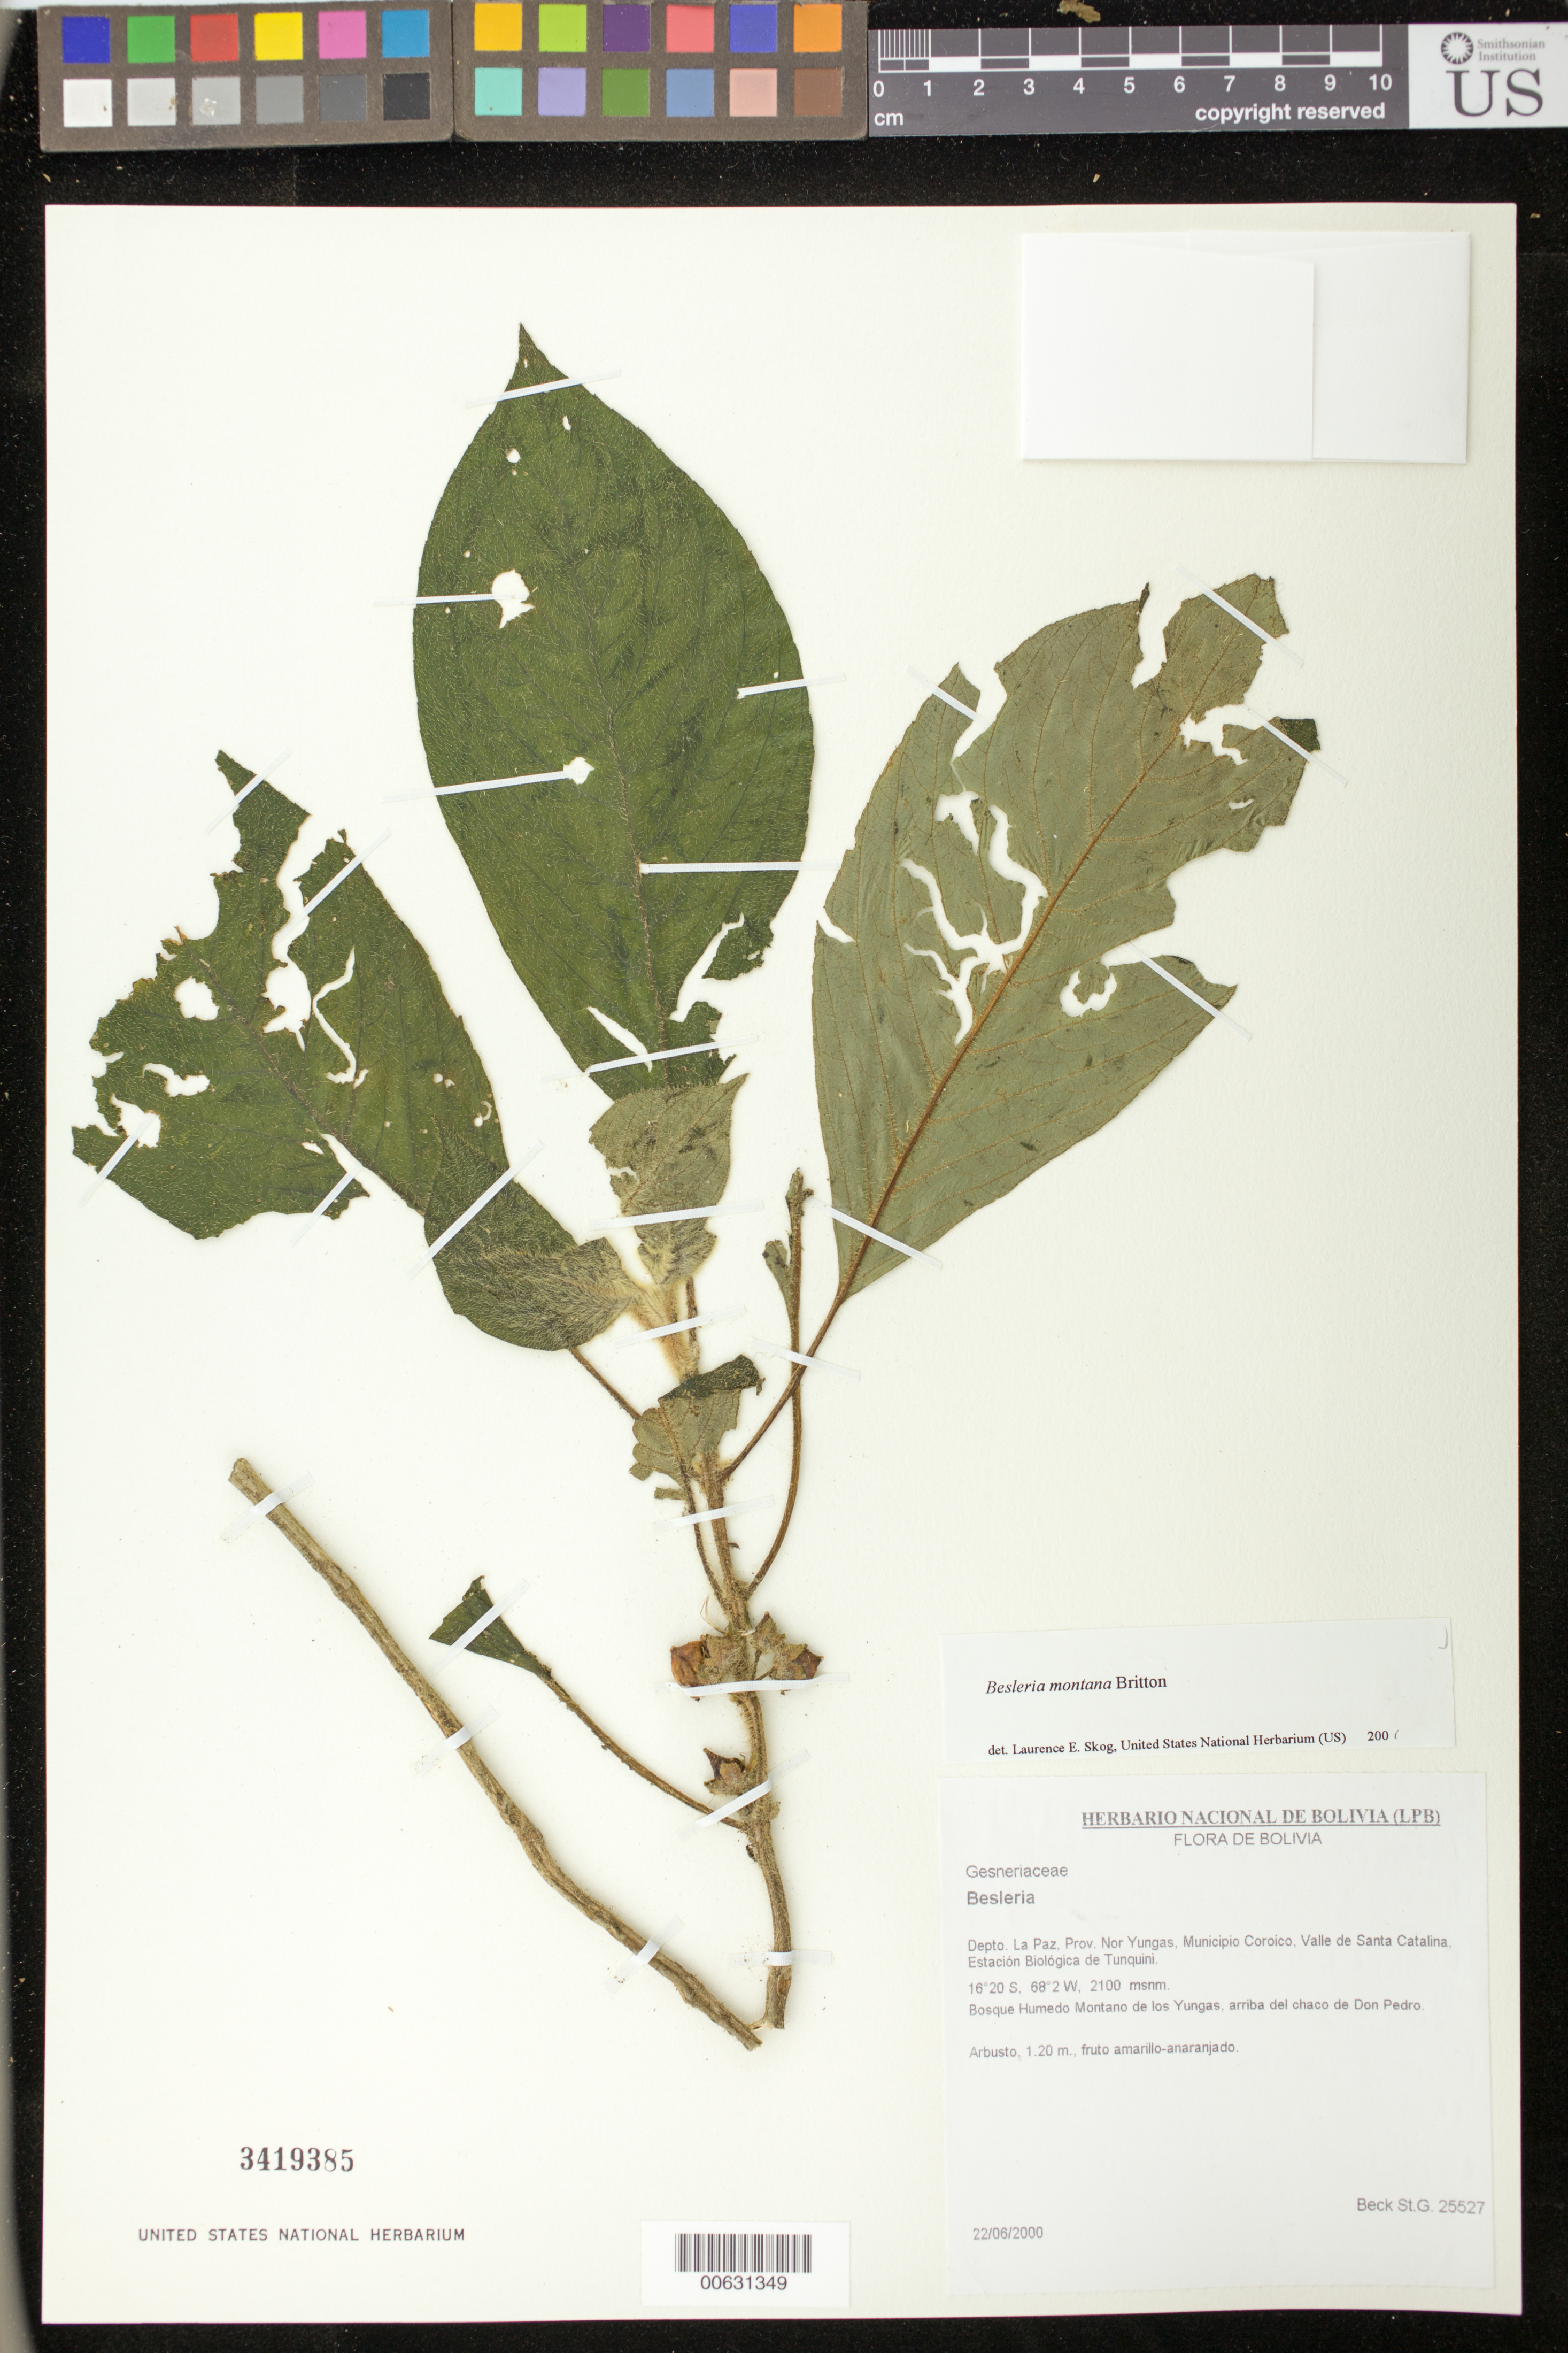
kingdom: Plantae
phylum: Tracheophyta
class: Magnoliopsida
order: Lamiales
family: Gesneriaceae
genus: Besleria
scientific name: Besleria montana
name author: Britton ex Rusby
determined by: Skog, Laurence E.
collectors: S. G. Beck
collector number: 25527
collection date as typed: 22 Jun 2000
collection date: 2000-06-22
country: Bolivia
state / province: La Paz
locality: Prov. Nor Yungas, Mpio. Coroico, Valle de Santa Catalina, Estación Biológica de Tunquini, bosque húmedo montano de los Yungas, arriba del chaco de Don Pedro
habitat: Bosque húmedo montano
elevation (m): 2100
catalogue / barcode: US 3419385